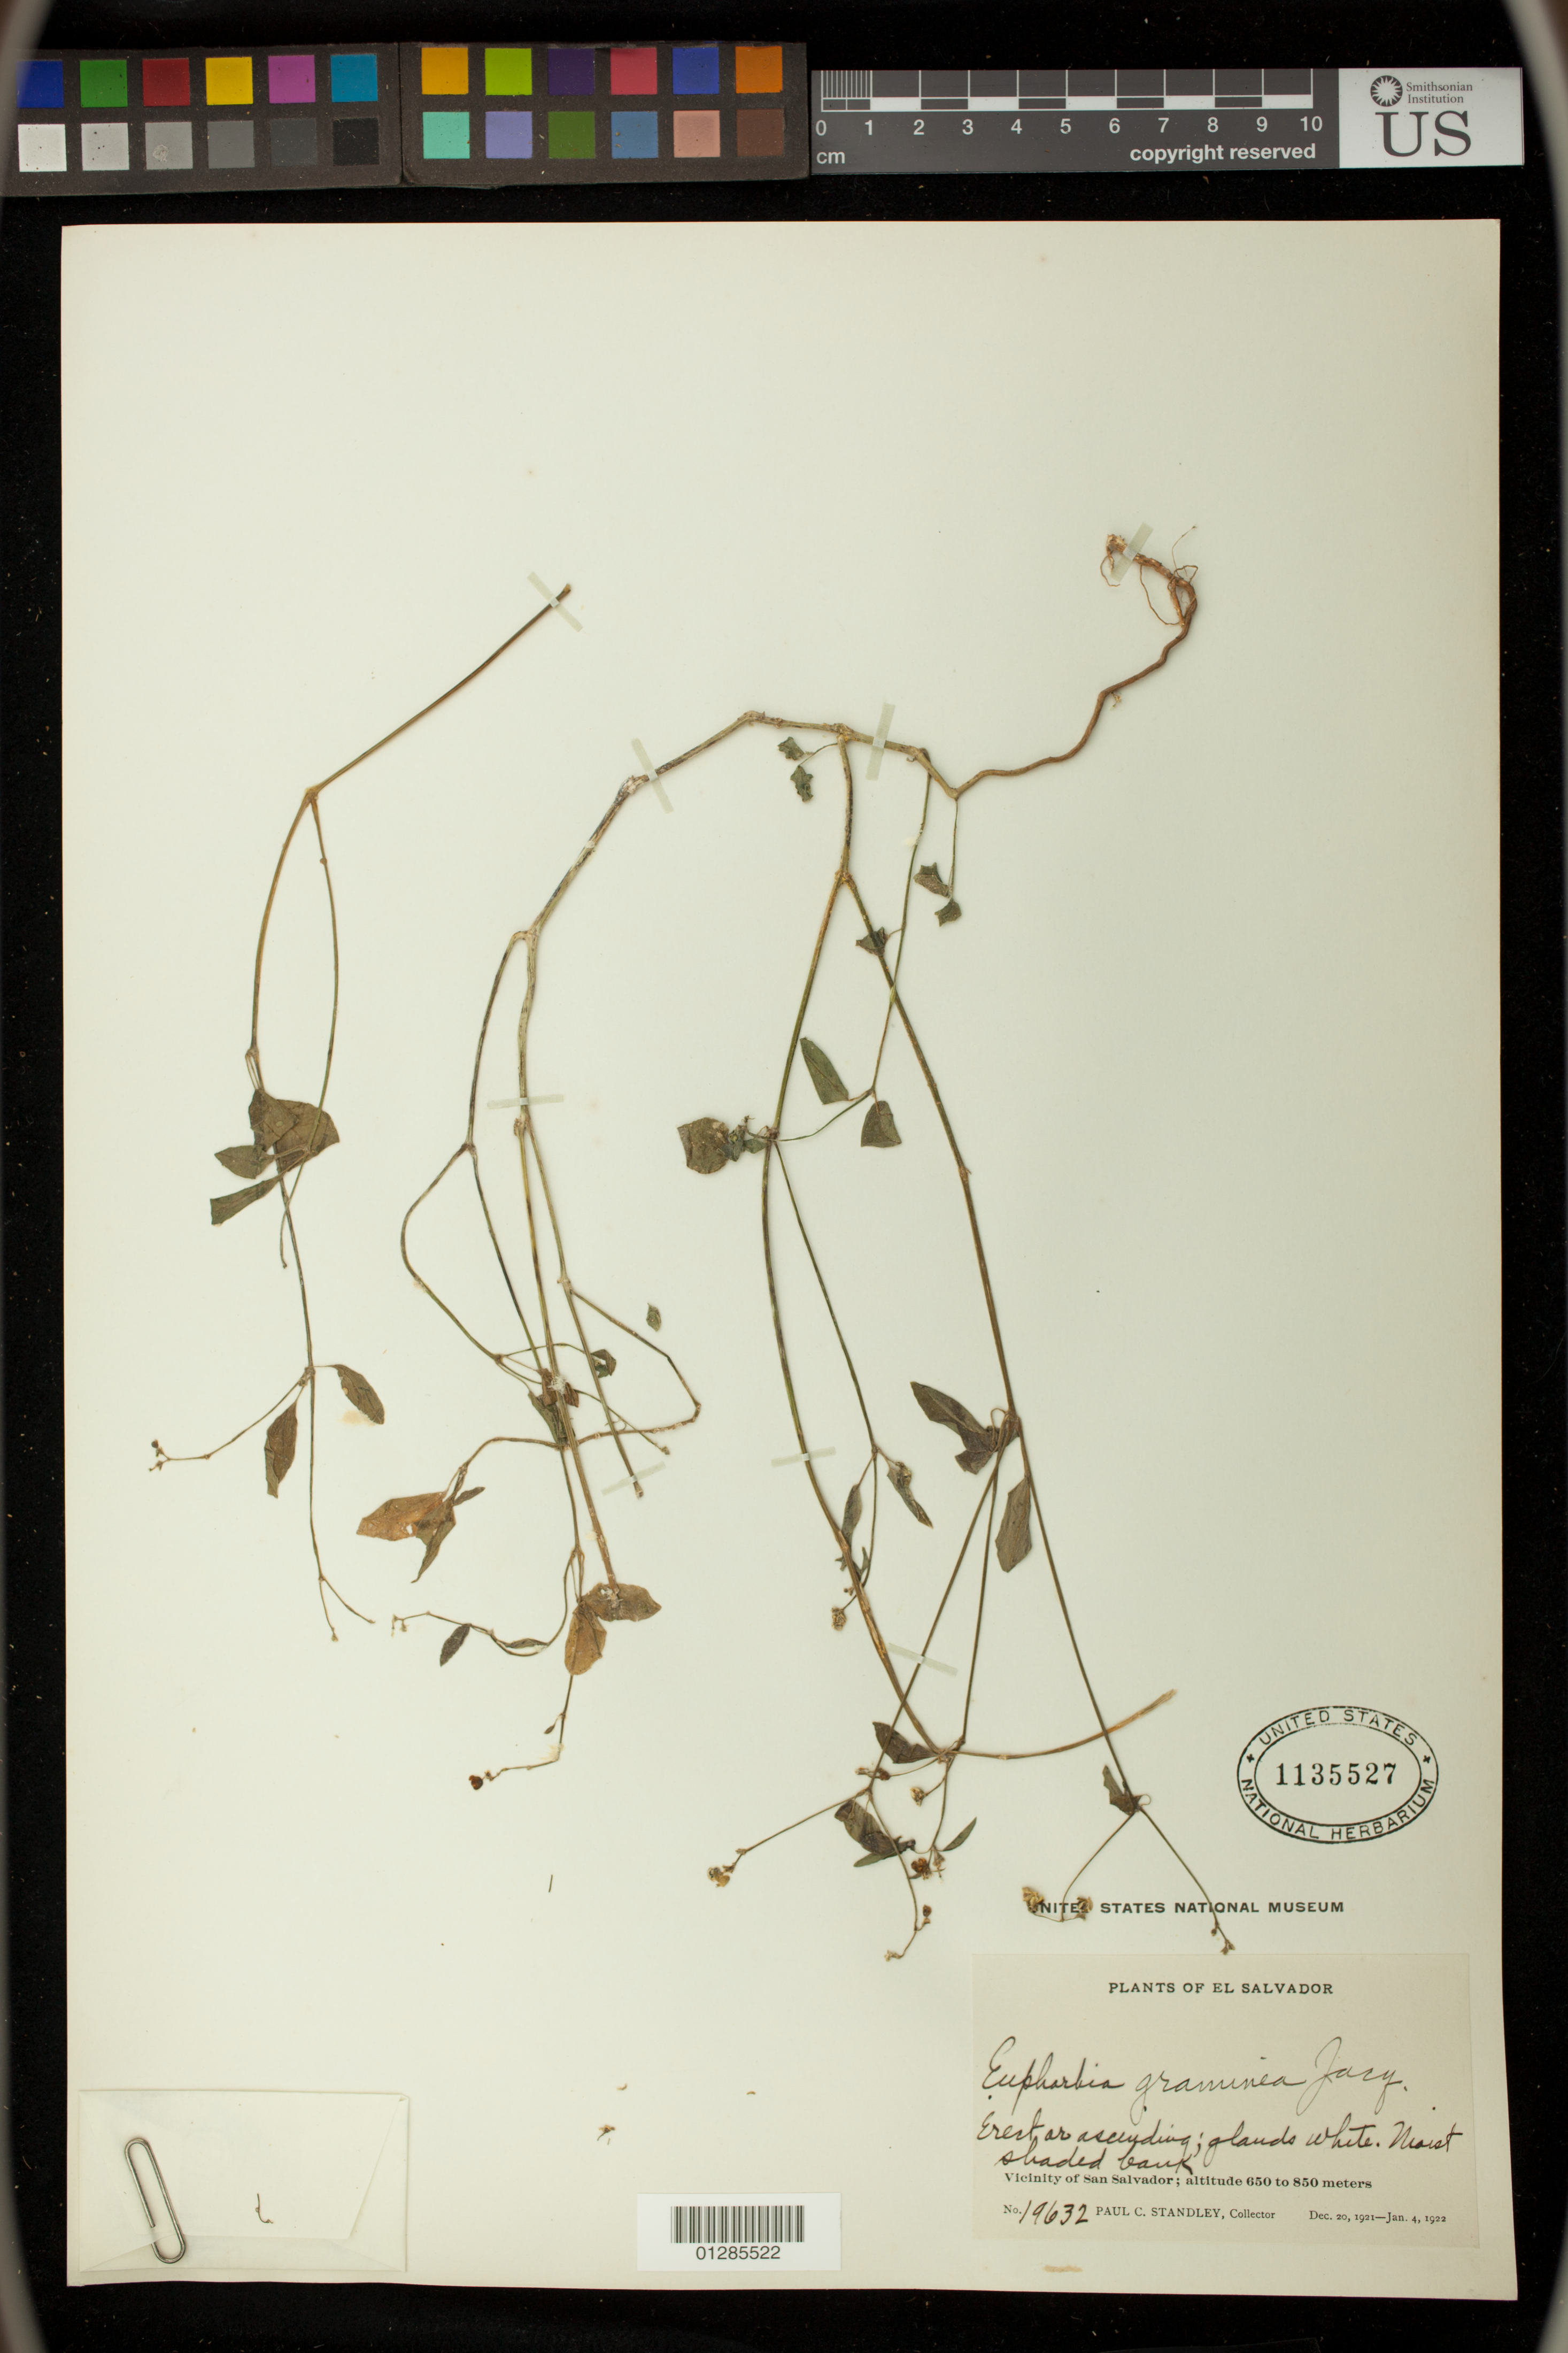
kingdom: Plantae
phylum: Tracheophyta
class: Magnoliopsida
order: Malpighiales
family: Euphorbiaceae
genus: Euphorbia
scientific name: Euphorbia graminea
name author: Jacq.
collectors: P. C. Standley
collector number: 19632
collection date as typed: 20 Dec 1921-4 Jan 1922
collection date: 1921-12-20/1922-01-04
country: El Salvador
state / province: San Salvador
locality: Vicinity of San Salvador.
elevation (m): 650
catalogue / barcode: US 1135527